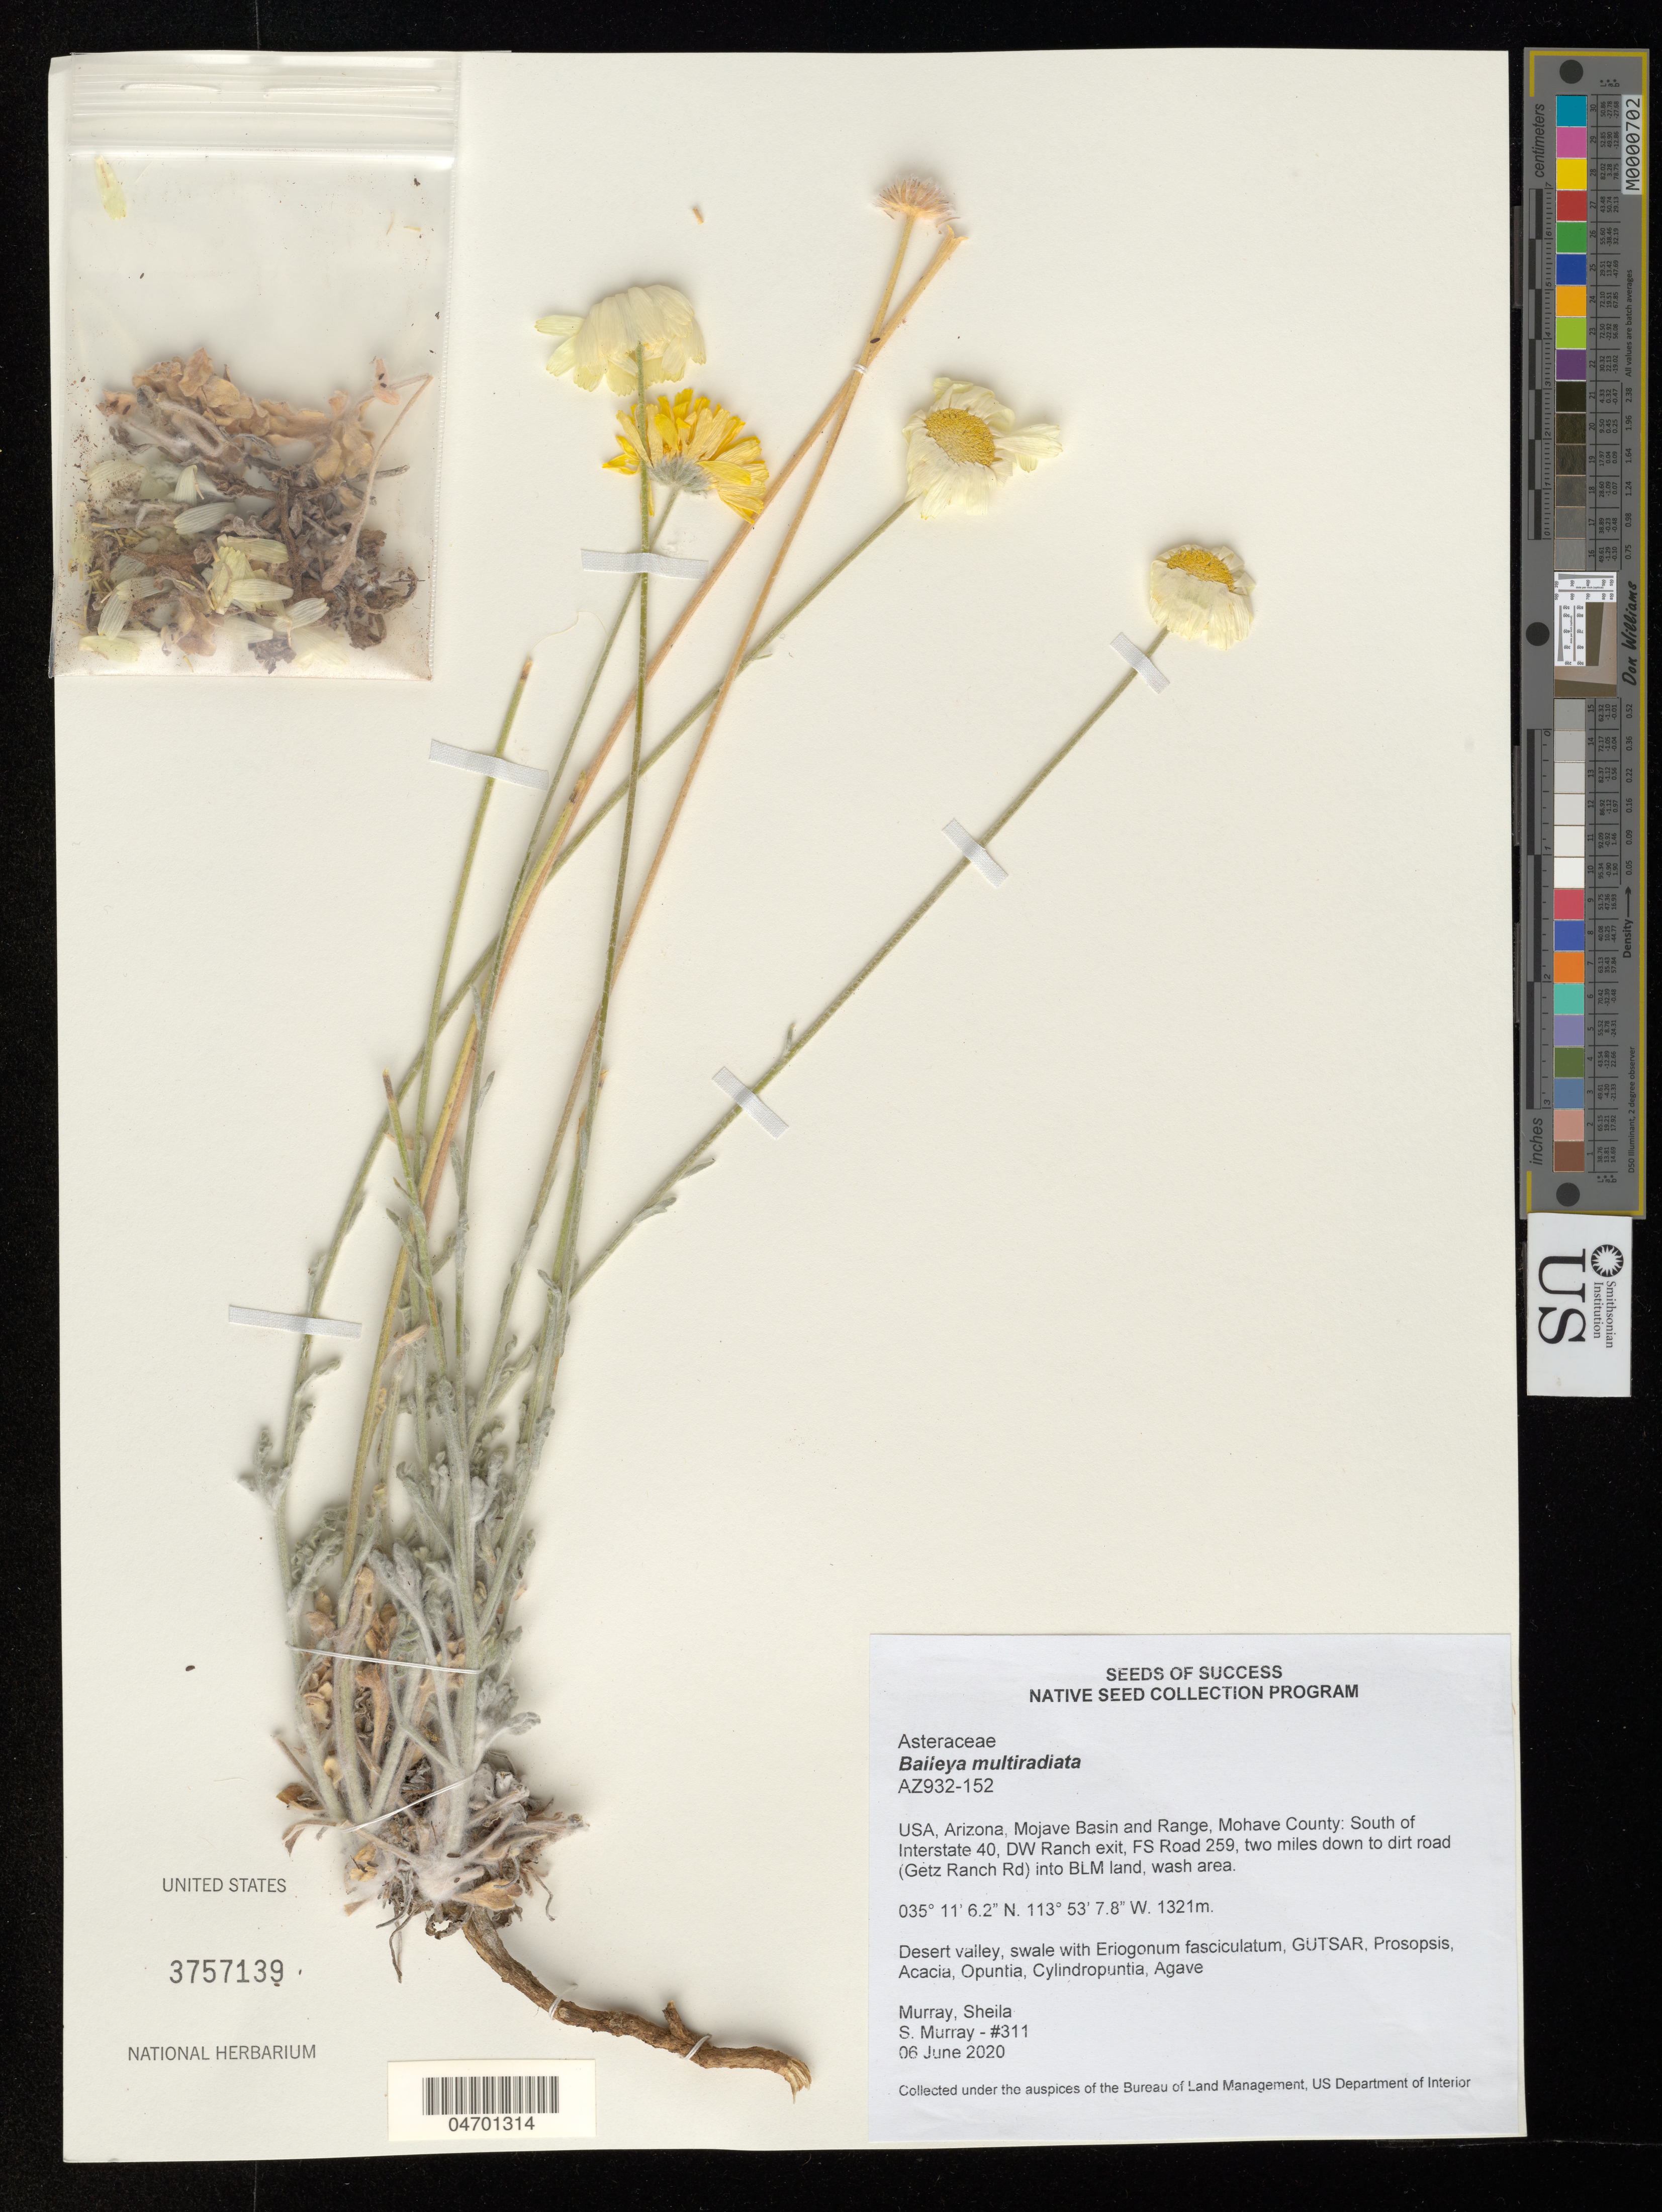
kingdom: Plantae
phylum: Tracheophyta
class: Magnoliopsida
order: Asterales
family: Asteraceae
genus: Baileya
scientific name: Baileya multiradiata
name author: Harv. & A. Gray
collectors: S. Murray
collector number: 311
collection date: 2020-06-06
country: United States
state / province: Arizona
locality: Mojave Basin and Range, Mohave County: South of Interstate 40, DW Ranch exit, FS Road 259, two miles down to dirt road (Getz Ranch Rd) into BLM land, wash area.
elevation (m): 1321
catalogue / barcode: US 3757139